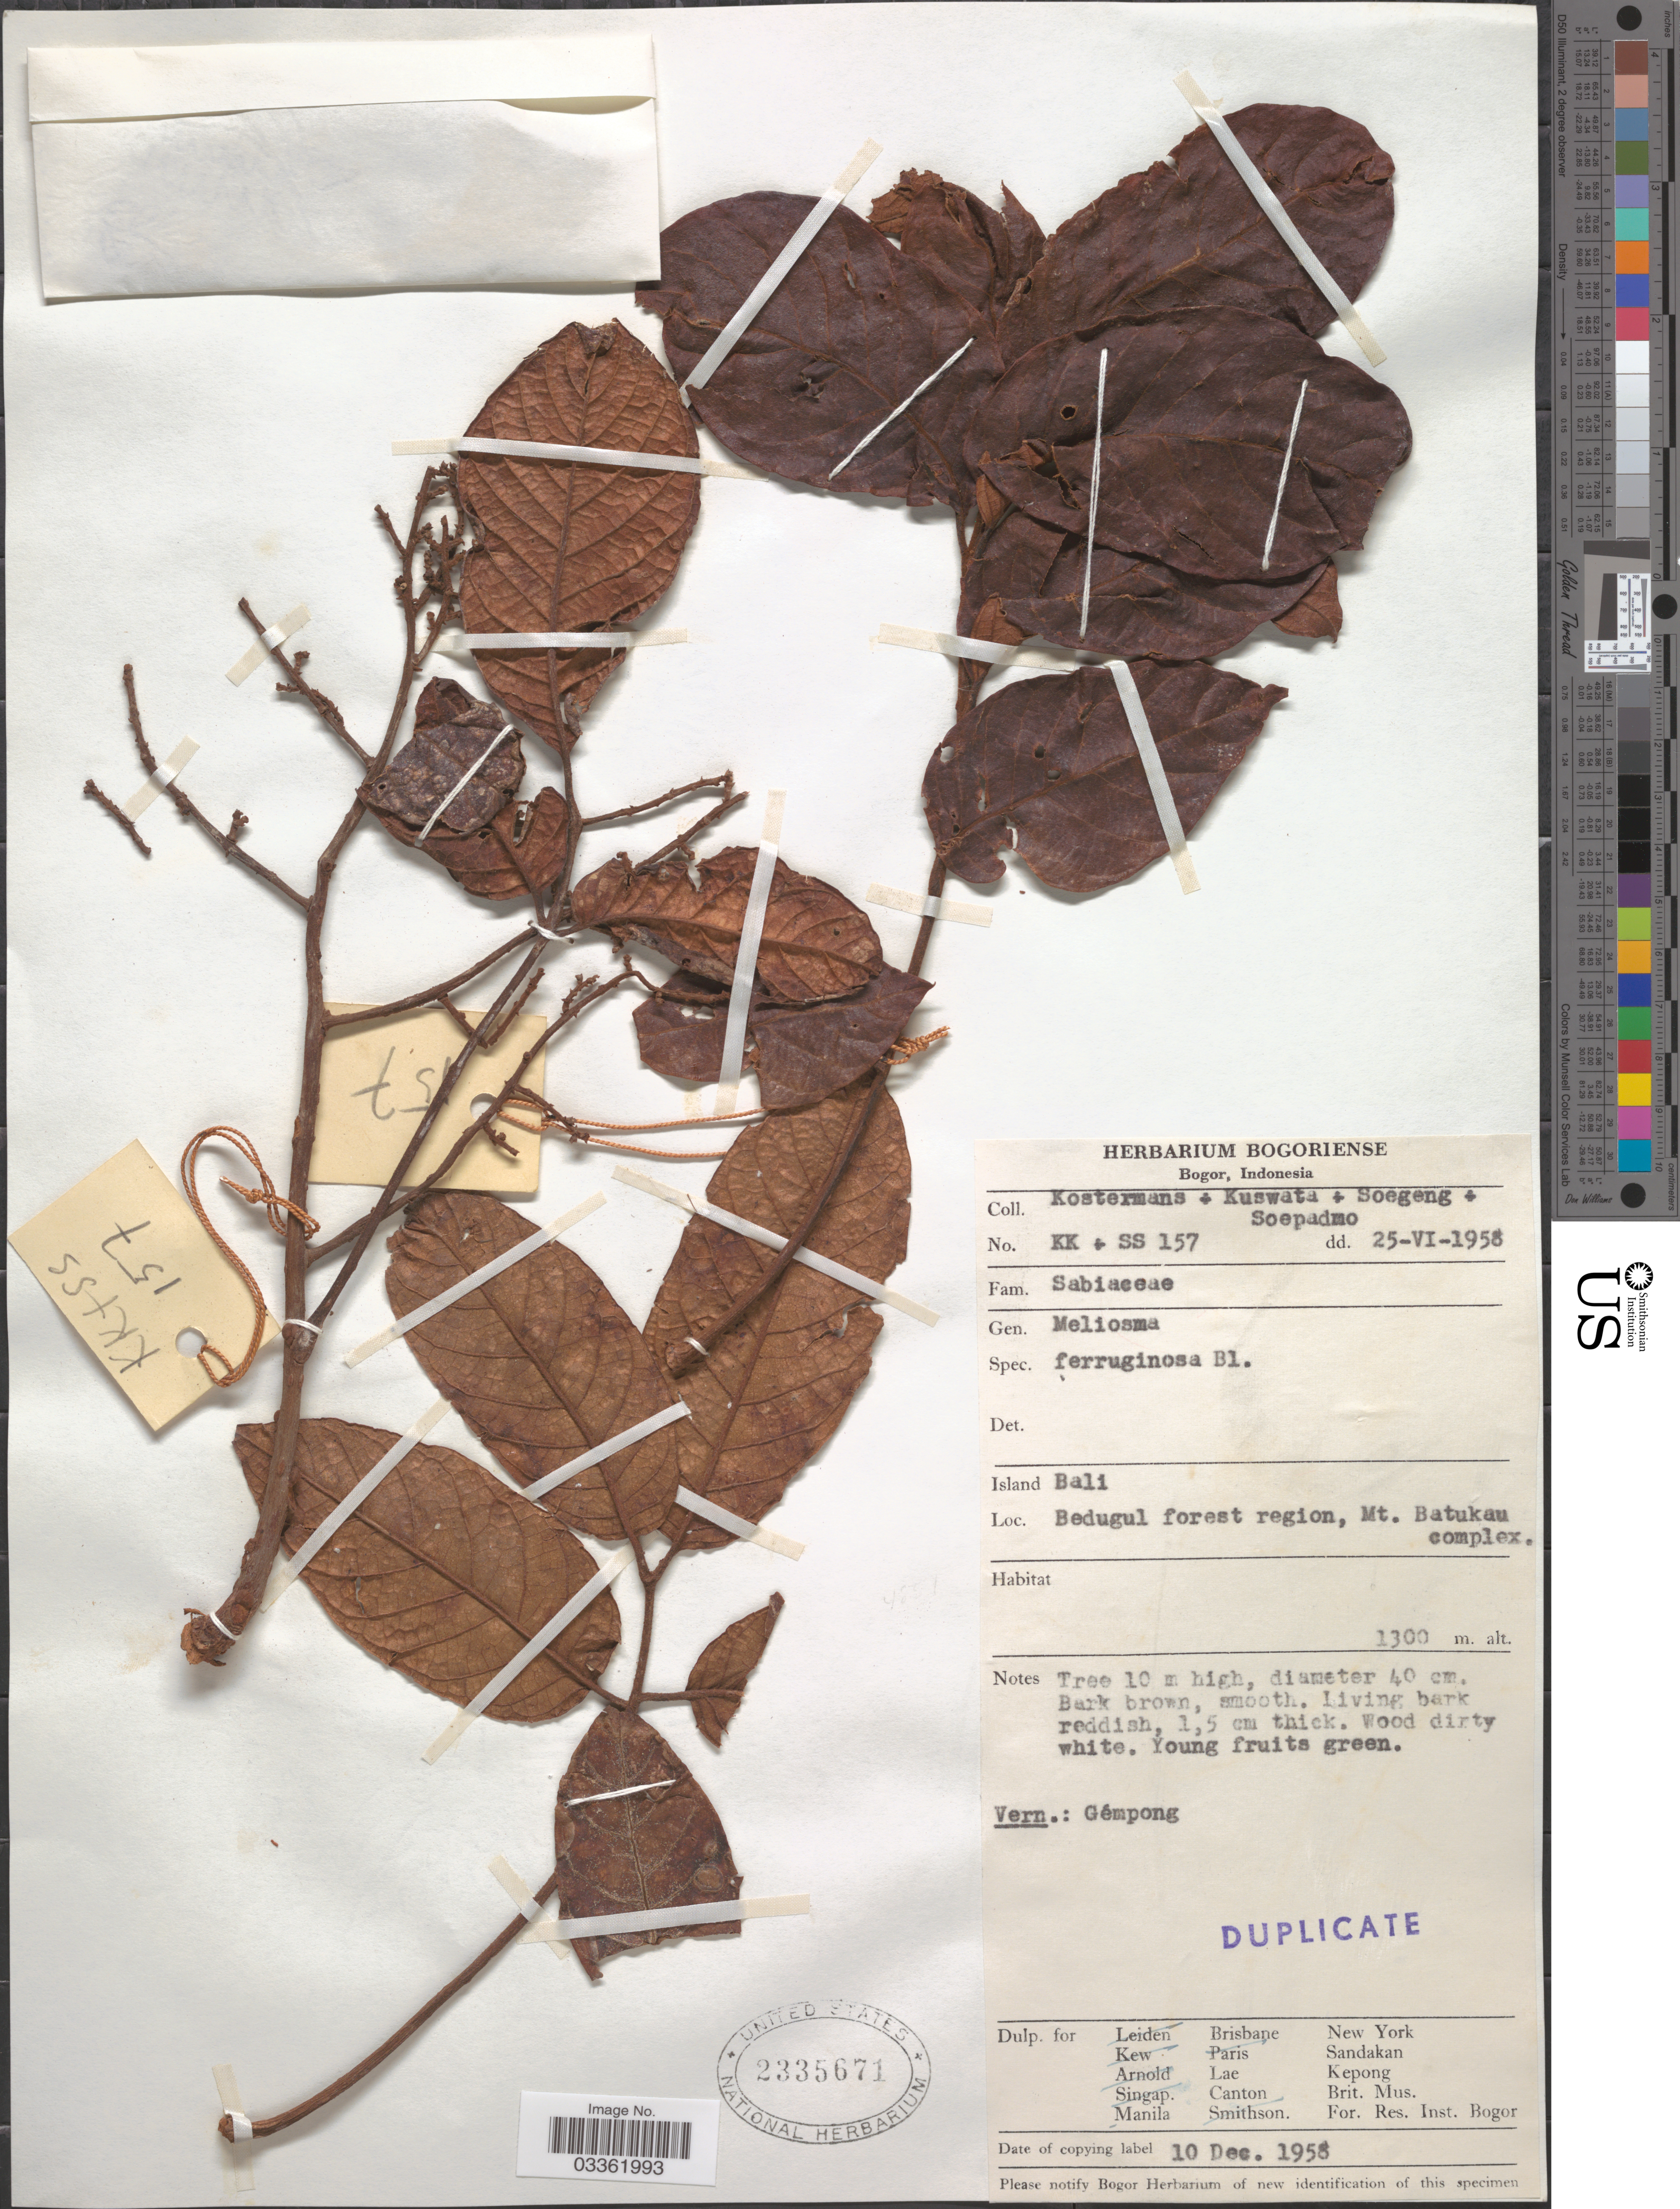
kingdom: Plantae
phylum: Tracheophyta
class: Magnoliopsida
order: Proteales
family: Sabiaceae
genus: Meliosma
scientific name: Meliosma floribunda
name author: Blume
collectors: Kostermans, -. Kuswata, -. Soegeng & -. Soepadmo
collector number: KK+SS157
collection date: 1958-06-25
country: Indonesia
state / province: Nusa Tenggara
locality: Island Bali. Bedugul forest region, Mt. Batukau complex.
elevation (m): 1300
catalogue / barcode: US 2335671